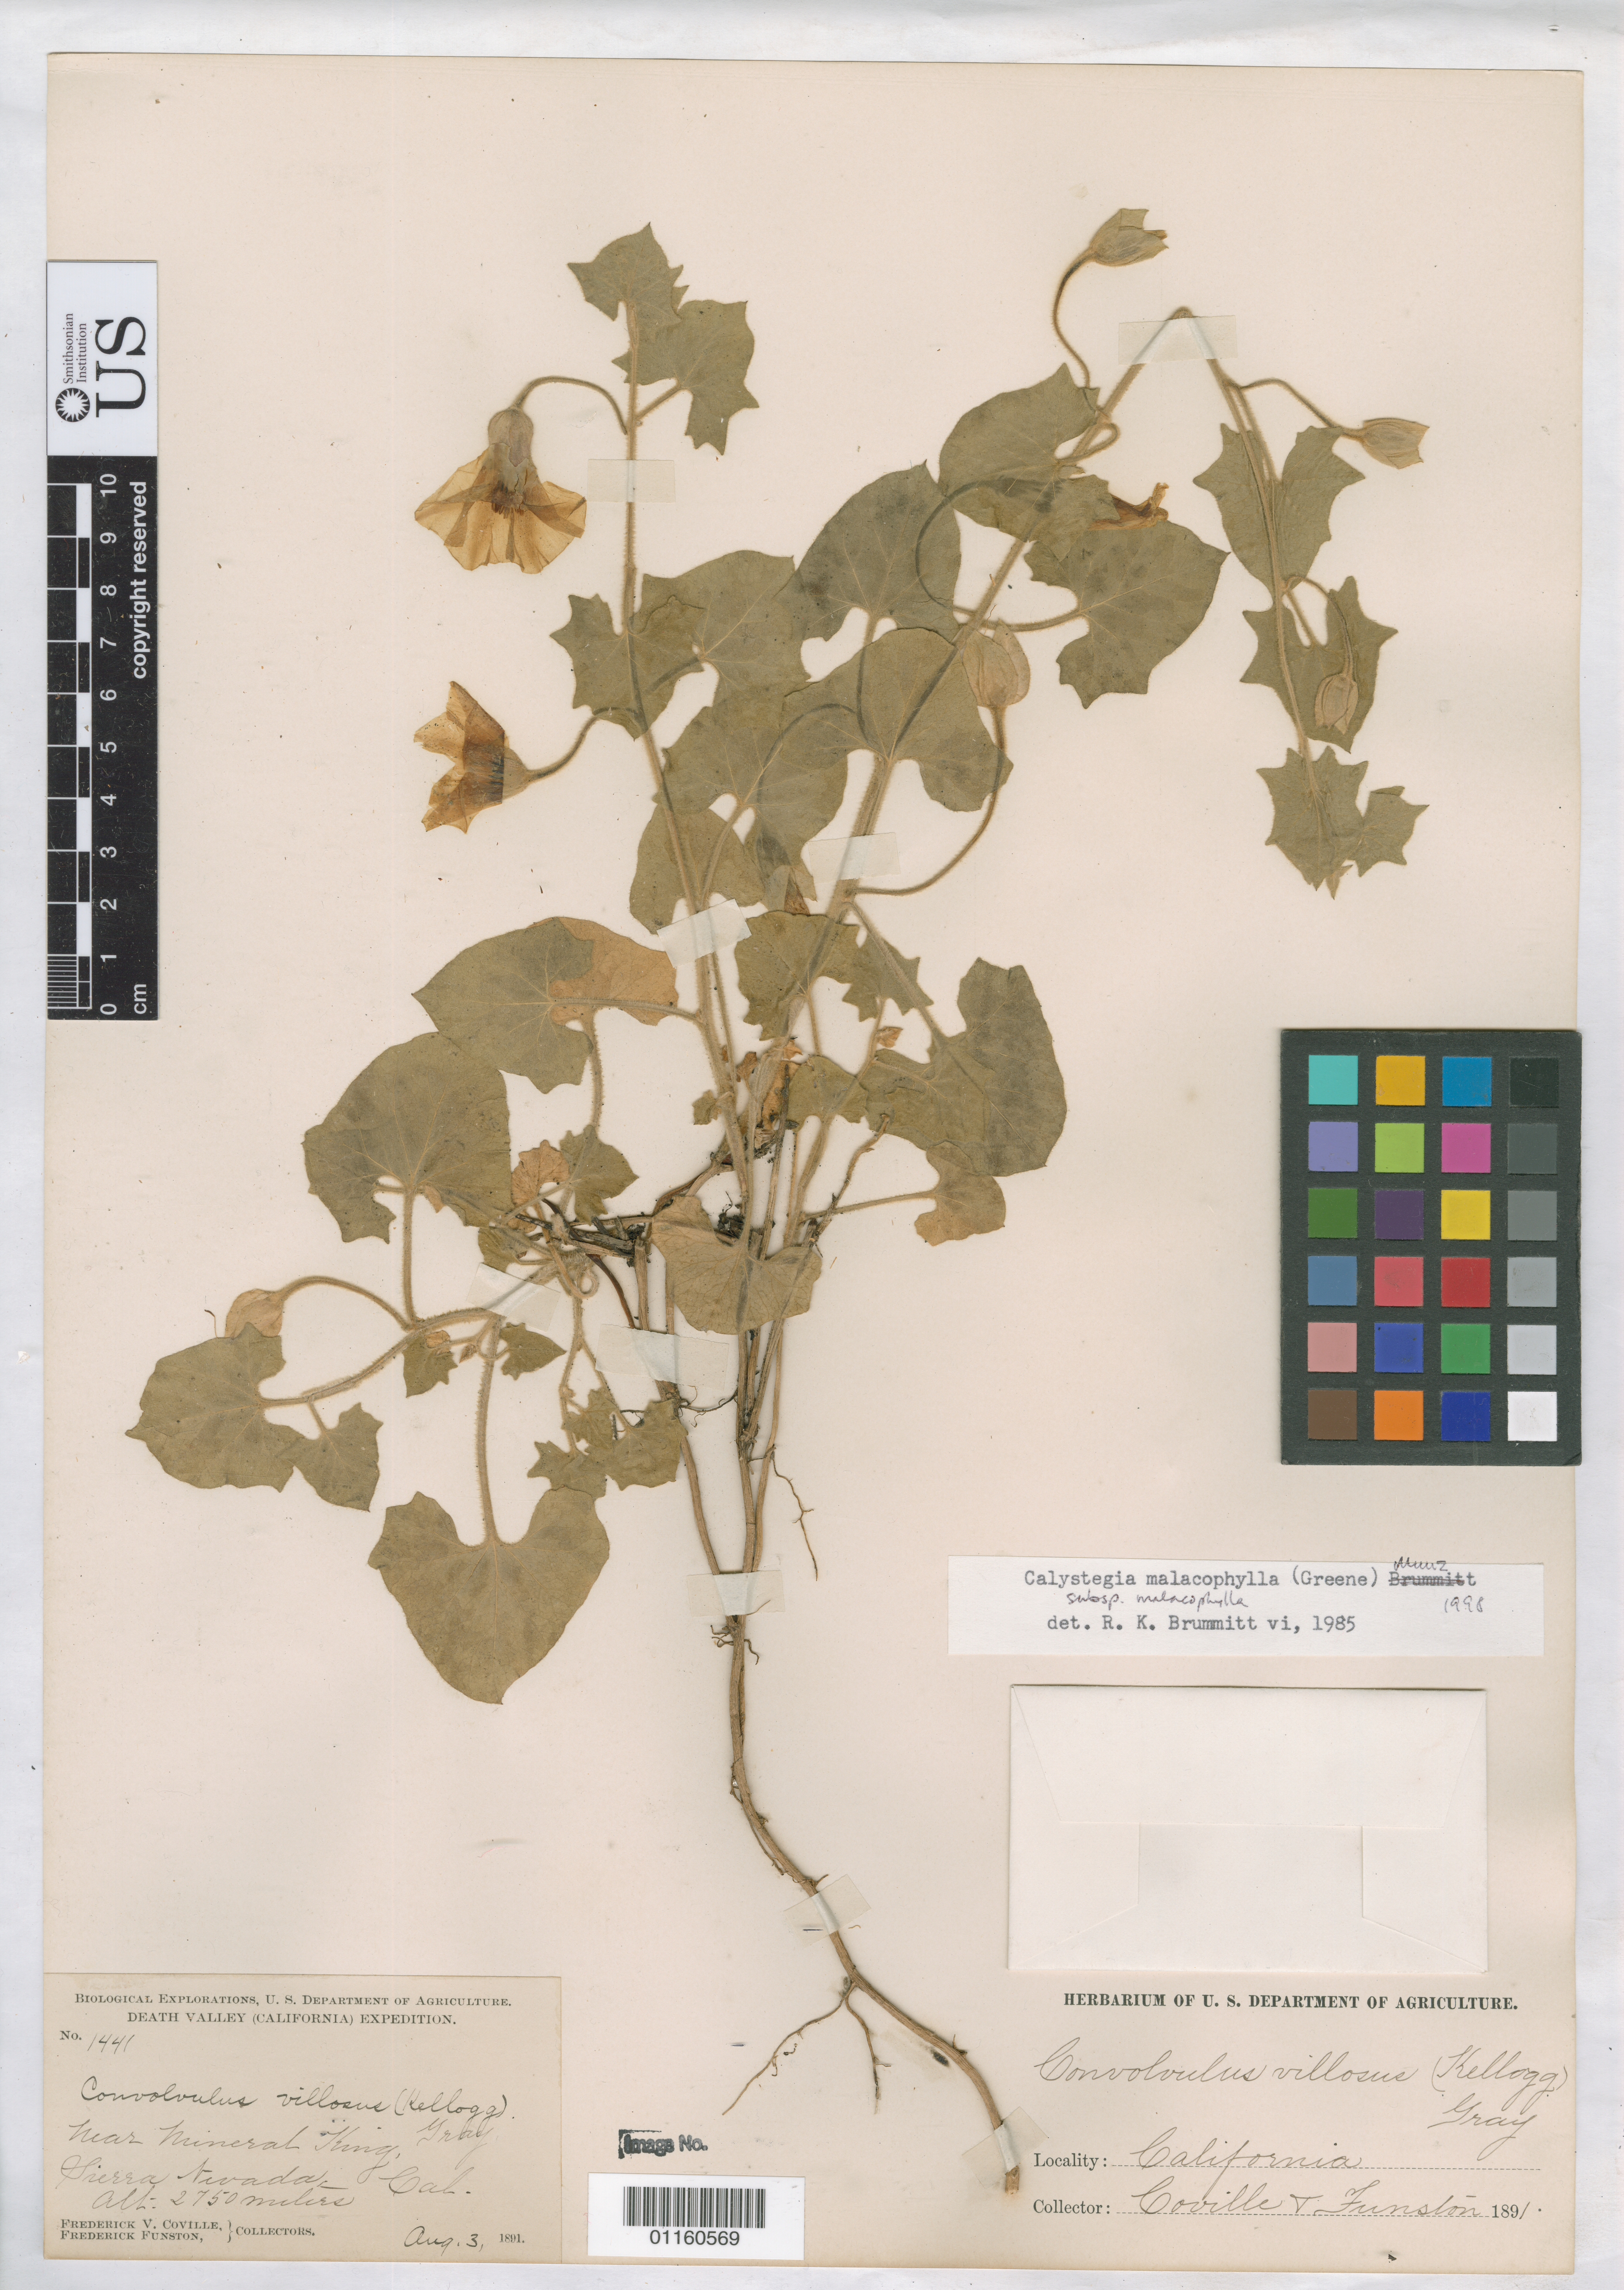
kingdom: Plantae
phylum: Tracheophyta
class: Magnoliopsida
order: Solanales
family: Convolvulaceae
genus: Calystegia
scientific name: Calystegia malacophylla var. malacophylla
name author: (Greene) Munz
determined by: Brummitt, R. K.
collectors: F. V. Coville & F. Funston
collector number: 1441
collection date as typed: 3 Aug 1891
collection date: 1891-08-03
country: United States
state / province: California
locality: Near Mineral King, Sierra Nevada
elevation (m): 2750